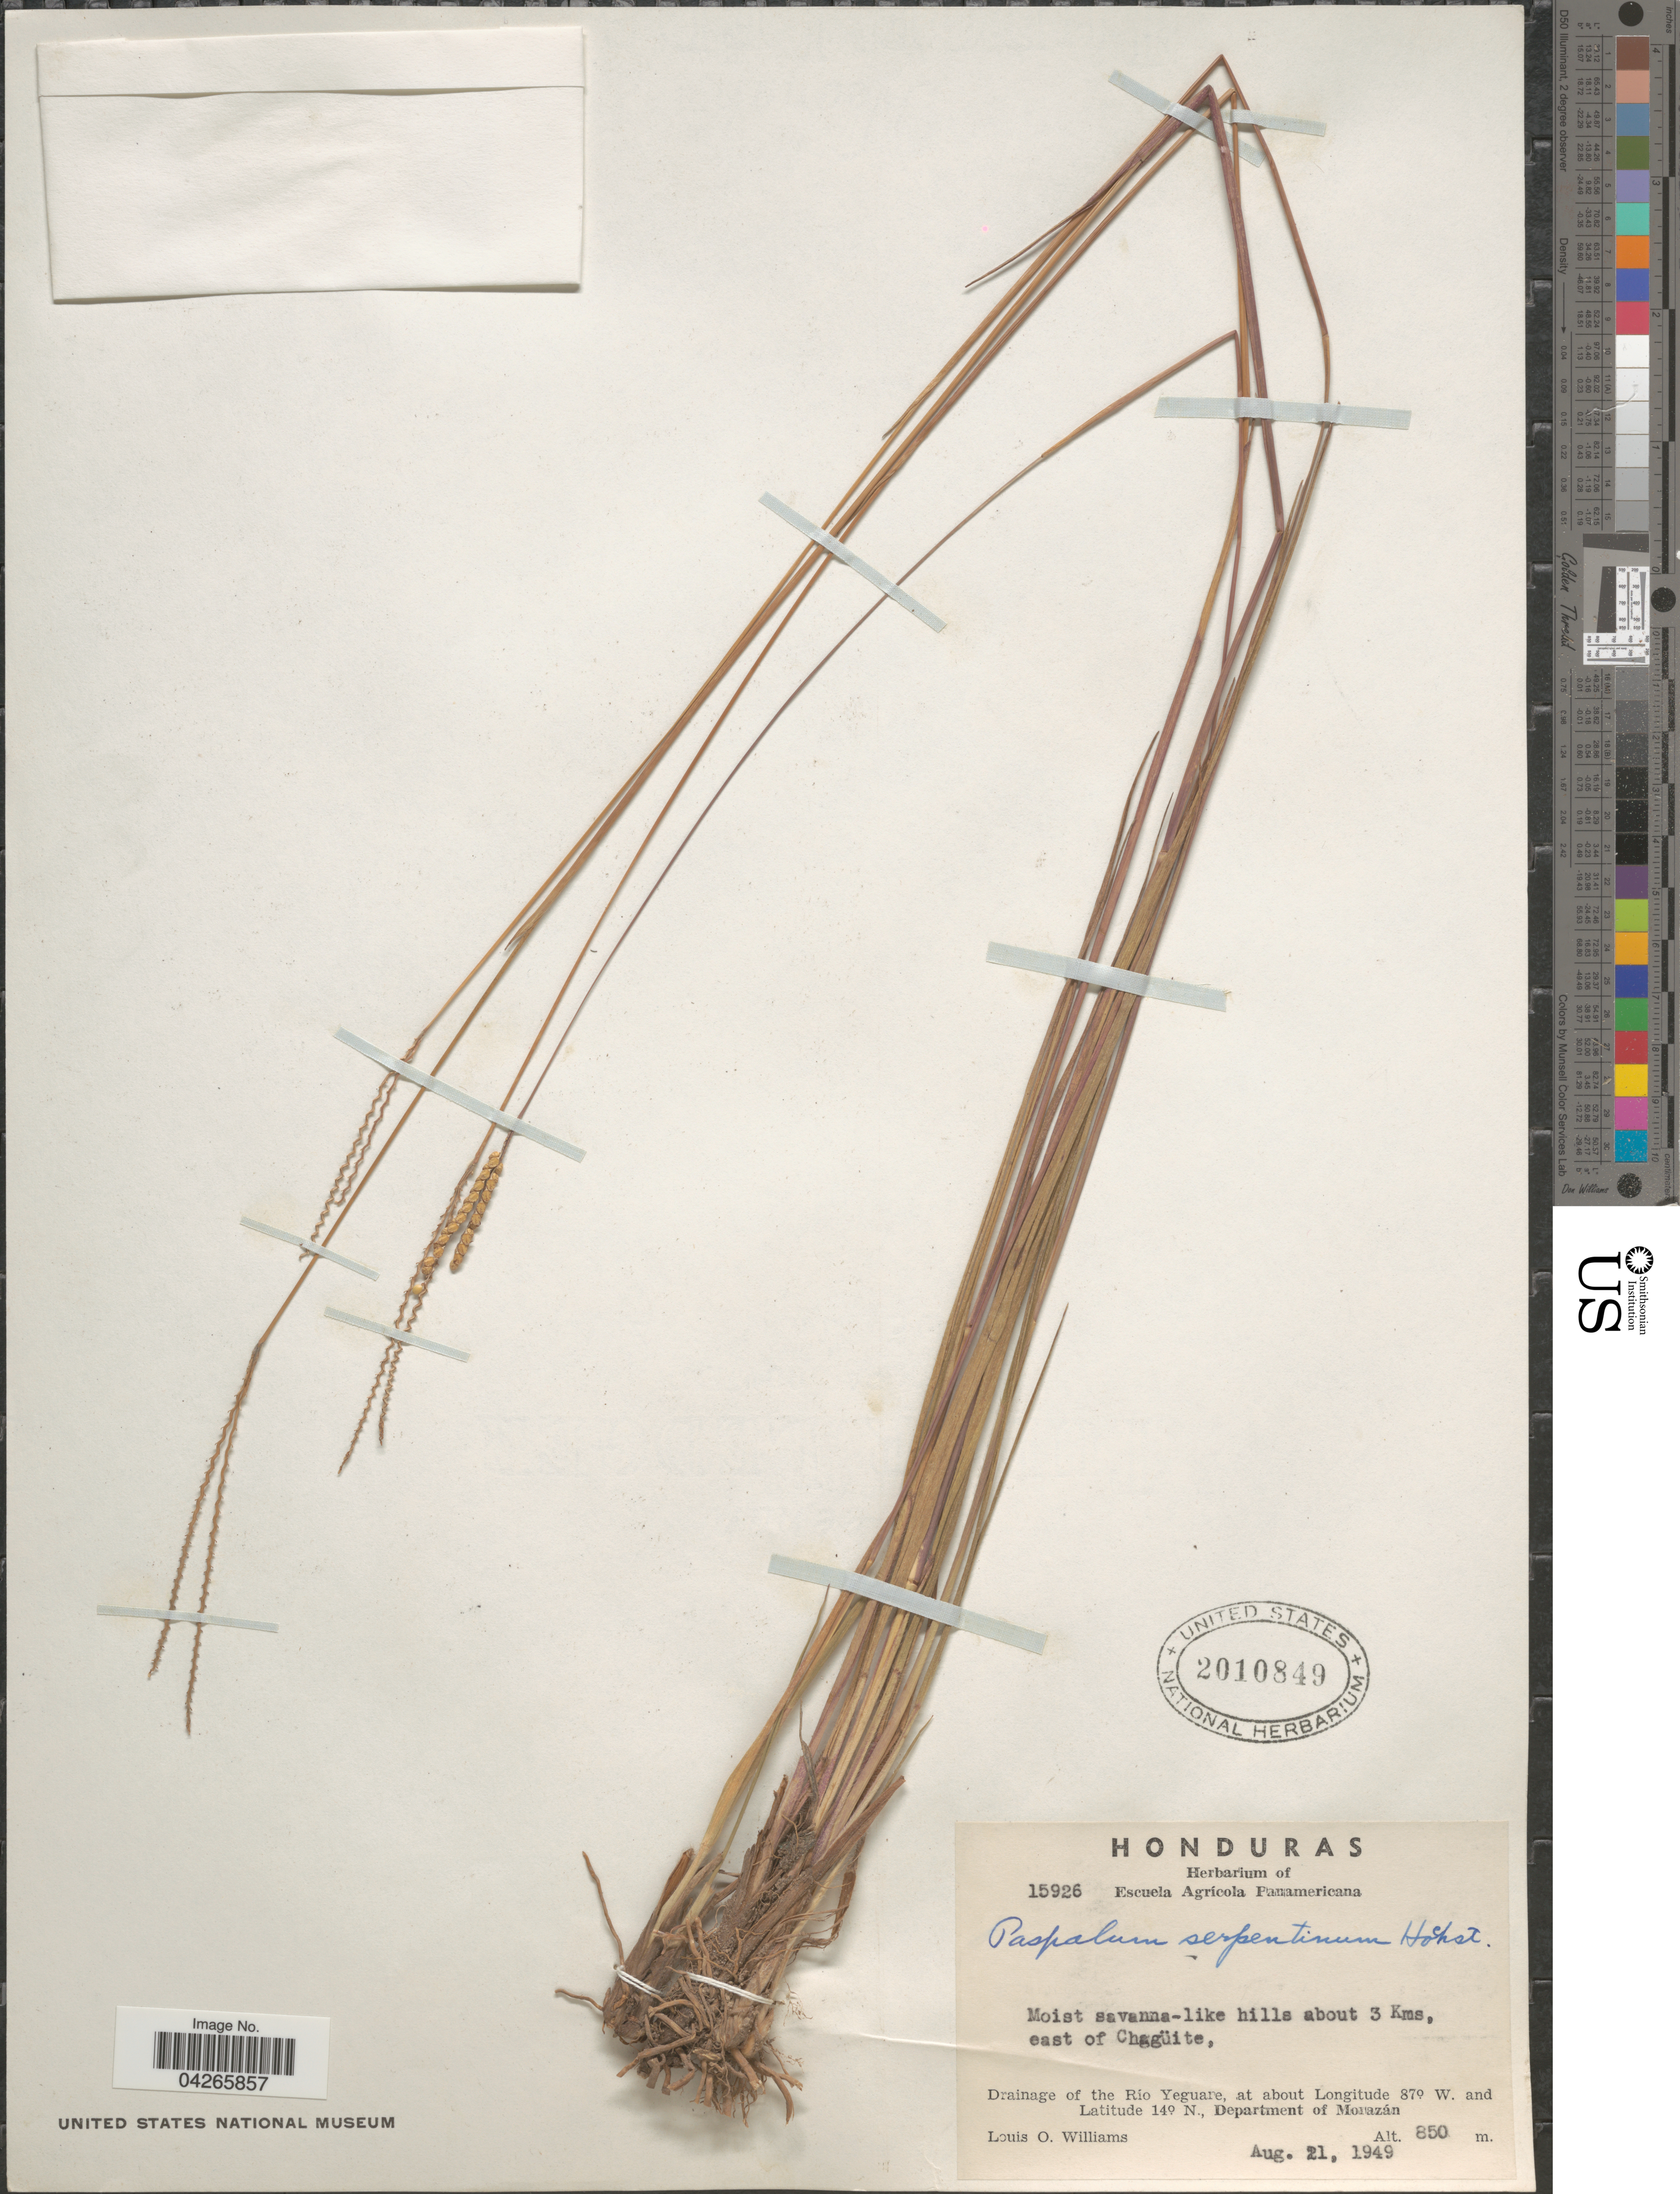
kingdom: Plantae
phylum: Tracheophyta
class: Liliopsida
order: Poales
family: Poaceae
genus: Paspalum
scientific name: Paspalum serpentinum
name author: Hochst. ex Steud.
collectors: L. O. Williams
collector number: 15926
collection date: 1949-08-21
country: Honduras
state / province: Fco. Morazán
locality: About 3 Kms, east of Chagüite. Drainage of the Río Yeguare, Department of Morazán.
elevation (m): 850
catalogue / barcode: US 2010849